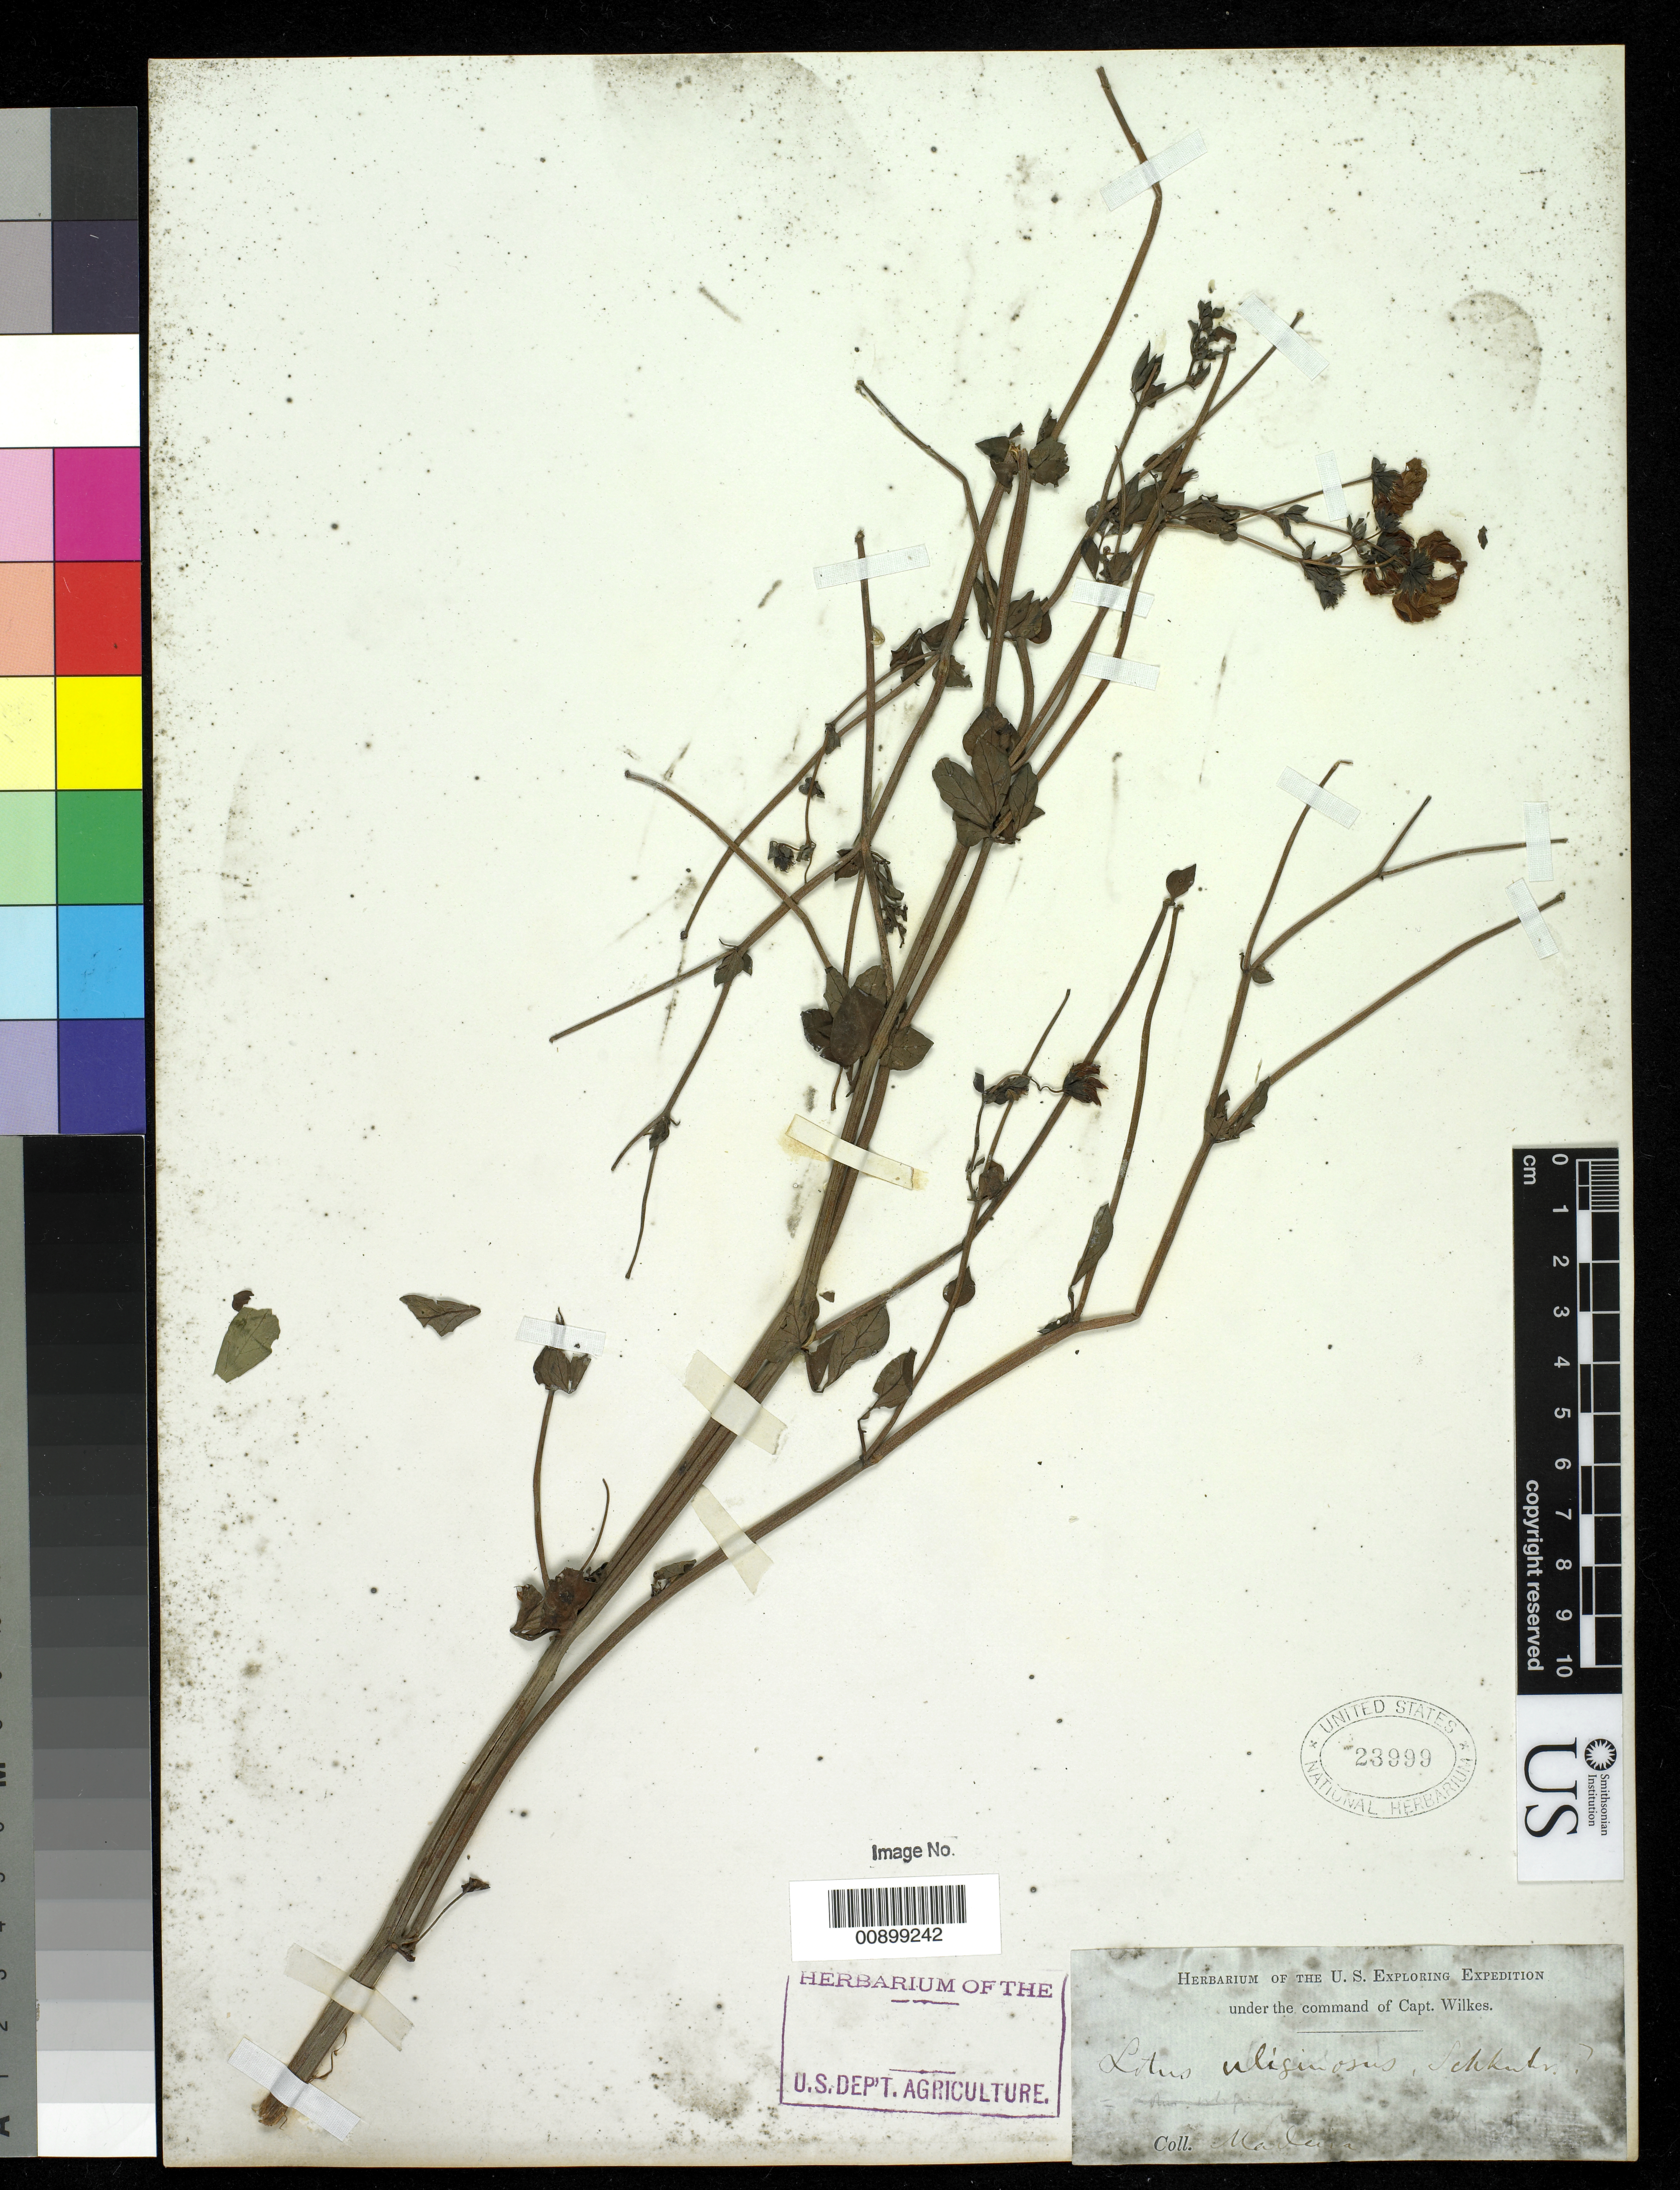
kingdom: Plantae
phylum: Tracheophyta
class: Magnoliopsida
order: Fabales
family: Fabaceae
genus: Lotus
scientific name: Lotus uliginosus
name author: Schkuhr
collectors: Wilkes Explor. Exped.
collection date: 1838/1842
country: Portugal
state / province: Madeira (Aut. Reg.)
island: Madeira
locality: Funchal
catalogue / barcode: US 23999